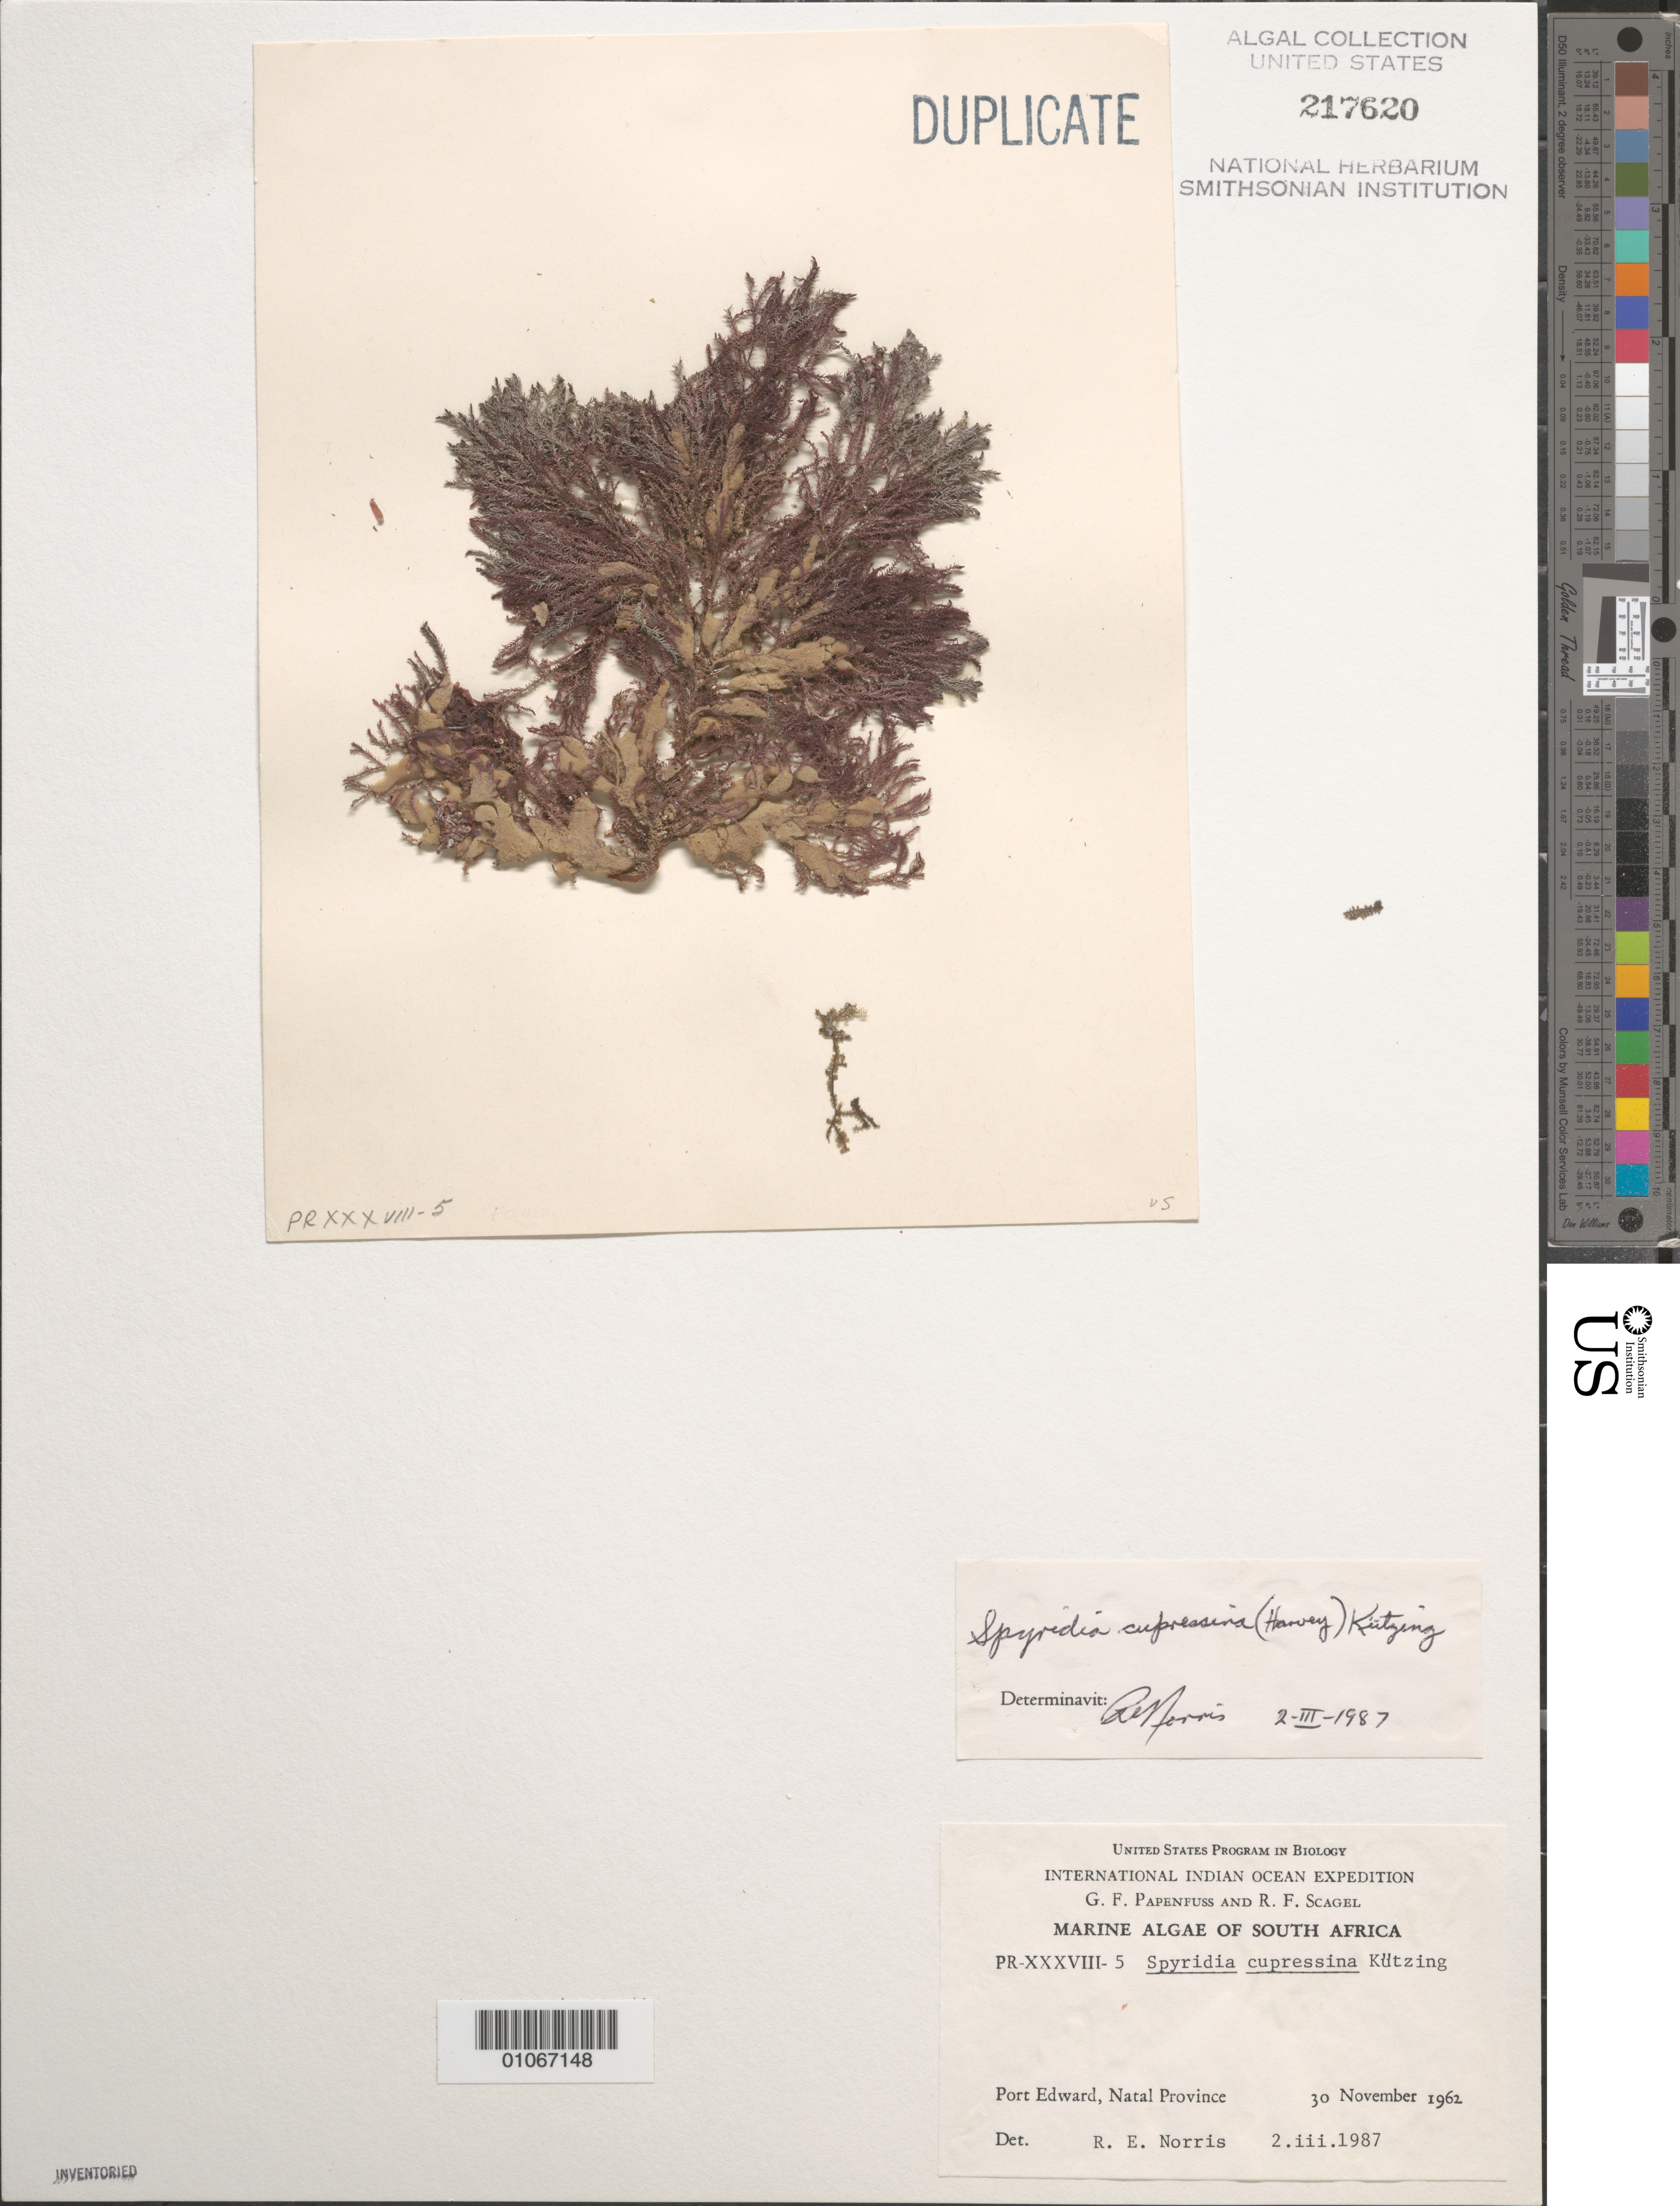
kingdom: Plantae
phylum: Rhodophyta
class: Florideophyceae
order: Ceramiales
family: Spyridiaceae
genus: Spyridia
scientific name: Spyridia cupressina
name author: Kütz.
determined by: Norris, R. E.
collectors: G. Papenfuss & R. F. Scagel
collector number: PR-XXXVIII-5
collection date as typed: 30 Nov 1962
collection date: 1962-11-30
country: South Africa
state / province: KwaZulu-Natal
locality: Port Edward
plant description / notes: International Indian Ocean Expedition, 1962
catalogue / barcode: US 217620